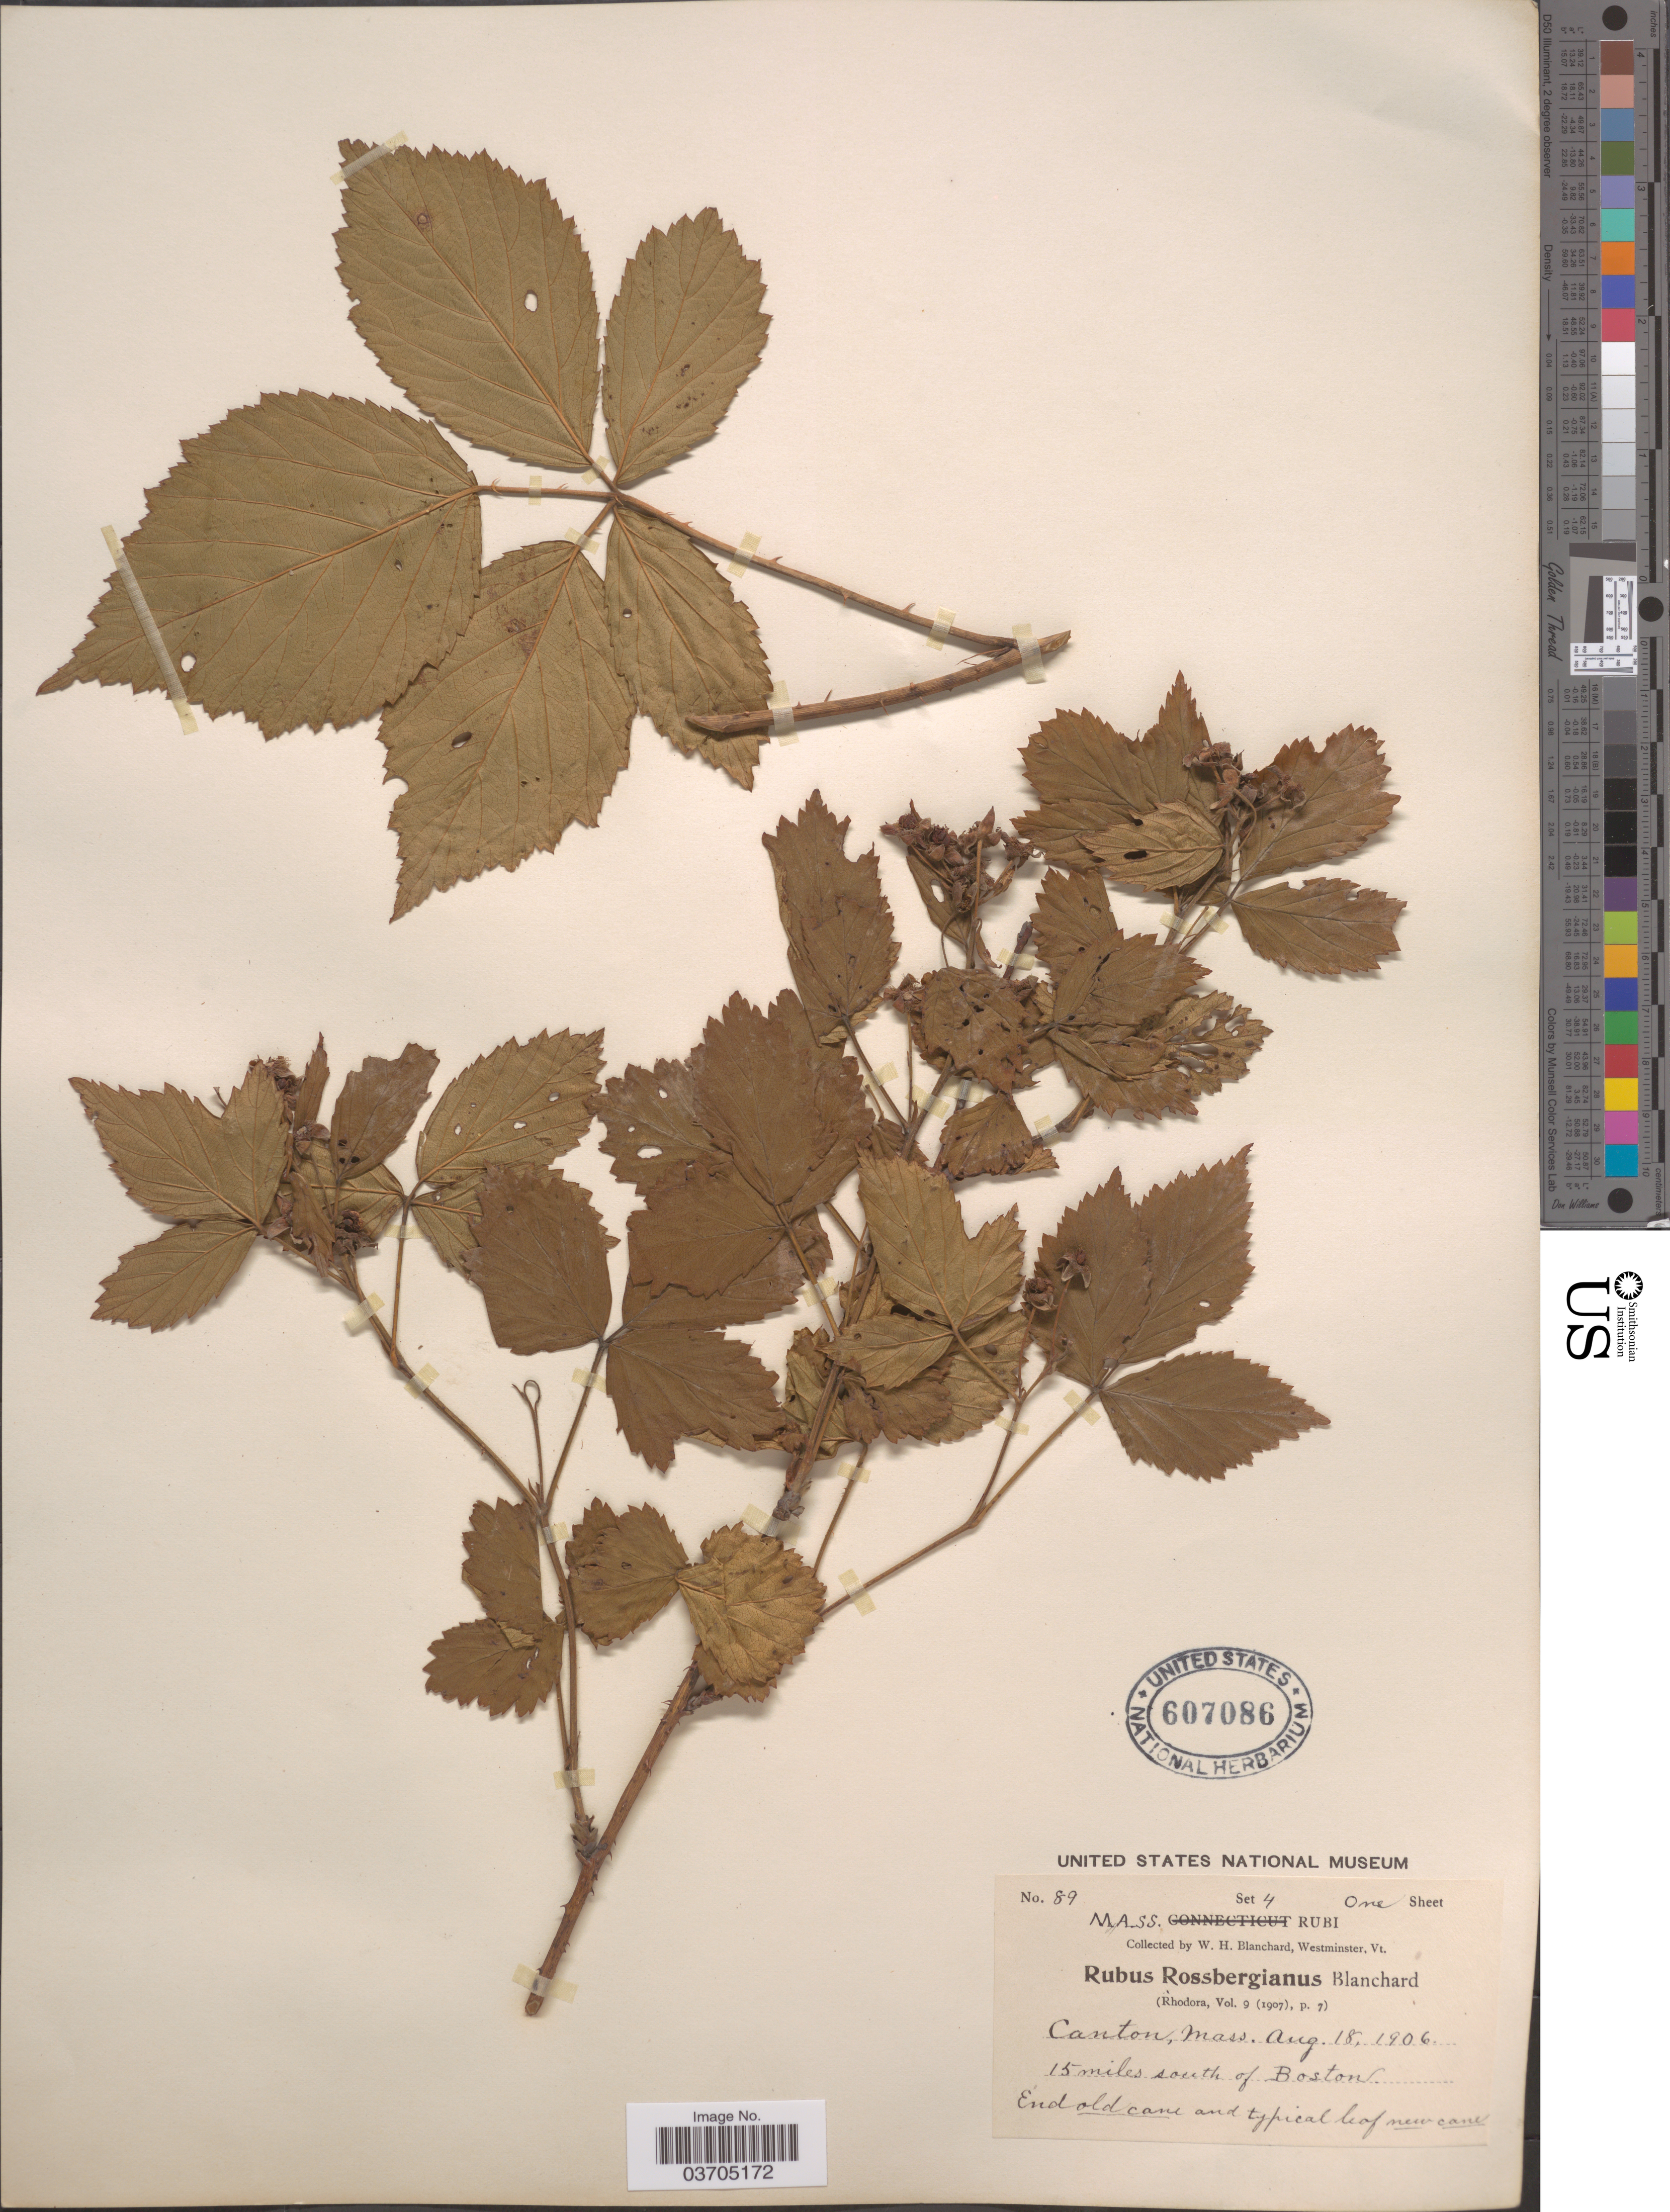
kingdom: Plantae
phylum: Tracheophyta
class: Magnoliopsida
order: Rosales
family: Rosaceae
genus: Rubus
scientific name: Rubus frondosus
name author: Bigelow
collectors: W. H. Blanchard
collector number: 89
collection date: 1906-08-18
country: United States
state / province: Massachusetts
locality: Canton, 15 miles south of Boston.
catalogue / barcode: US 607086